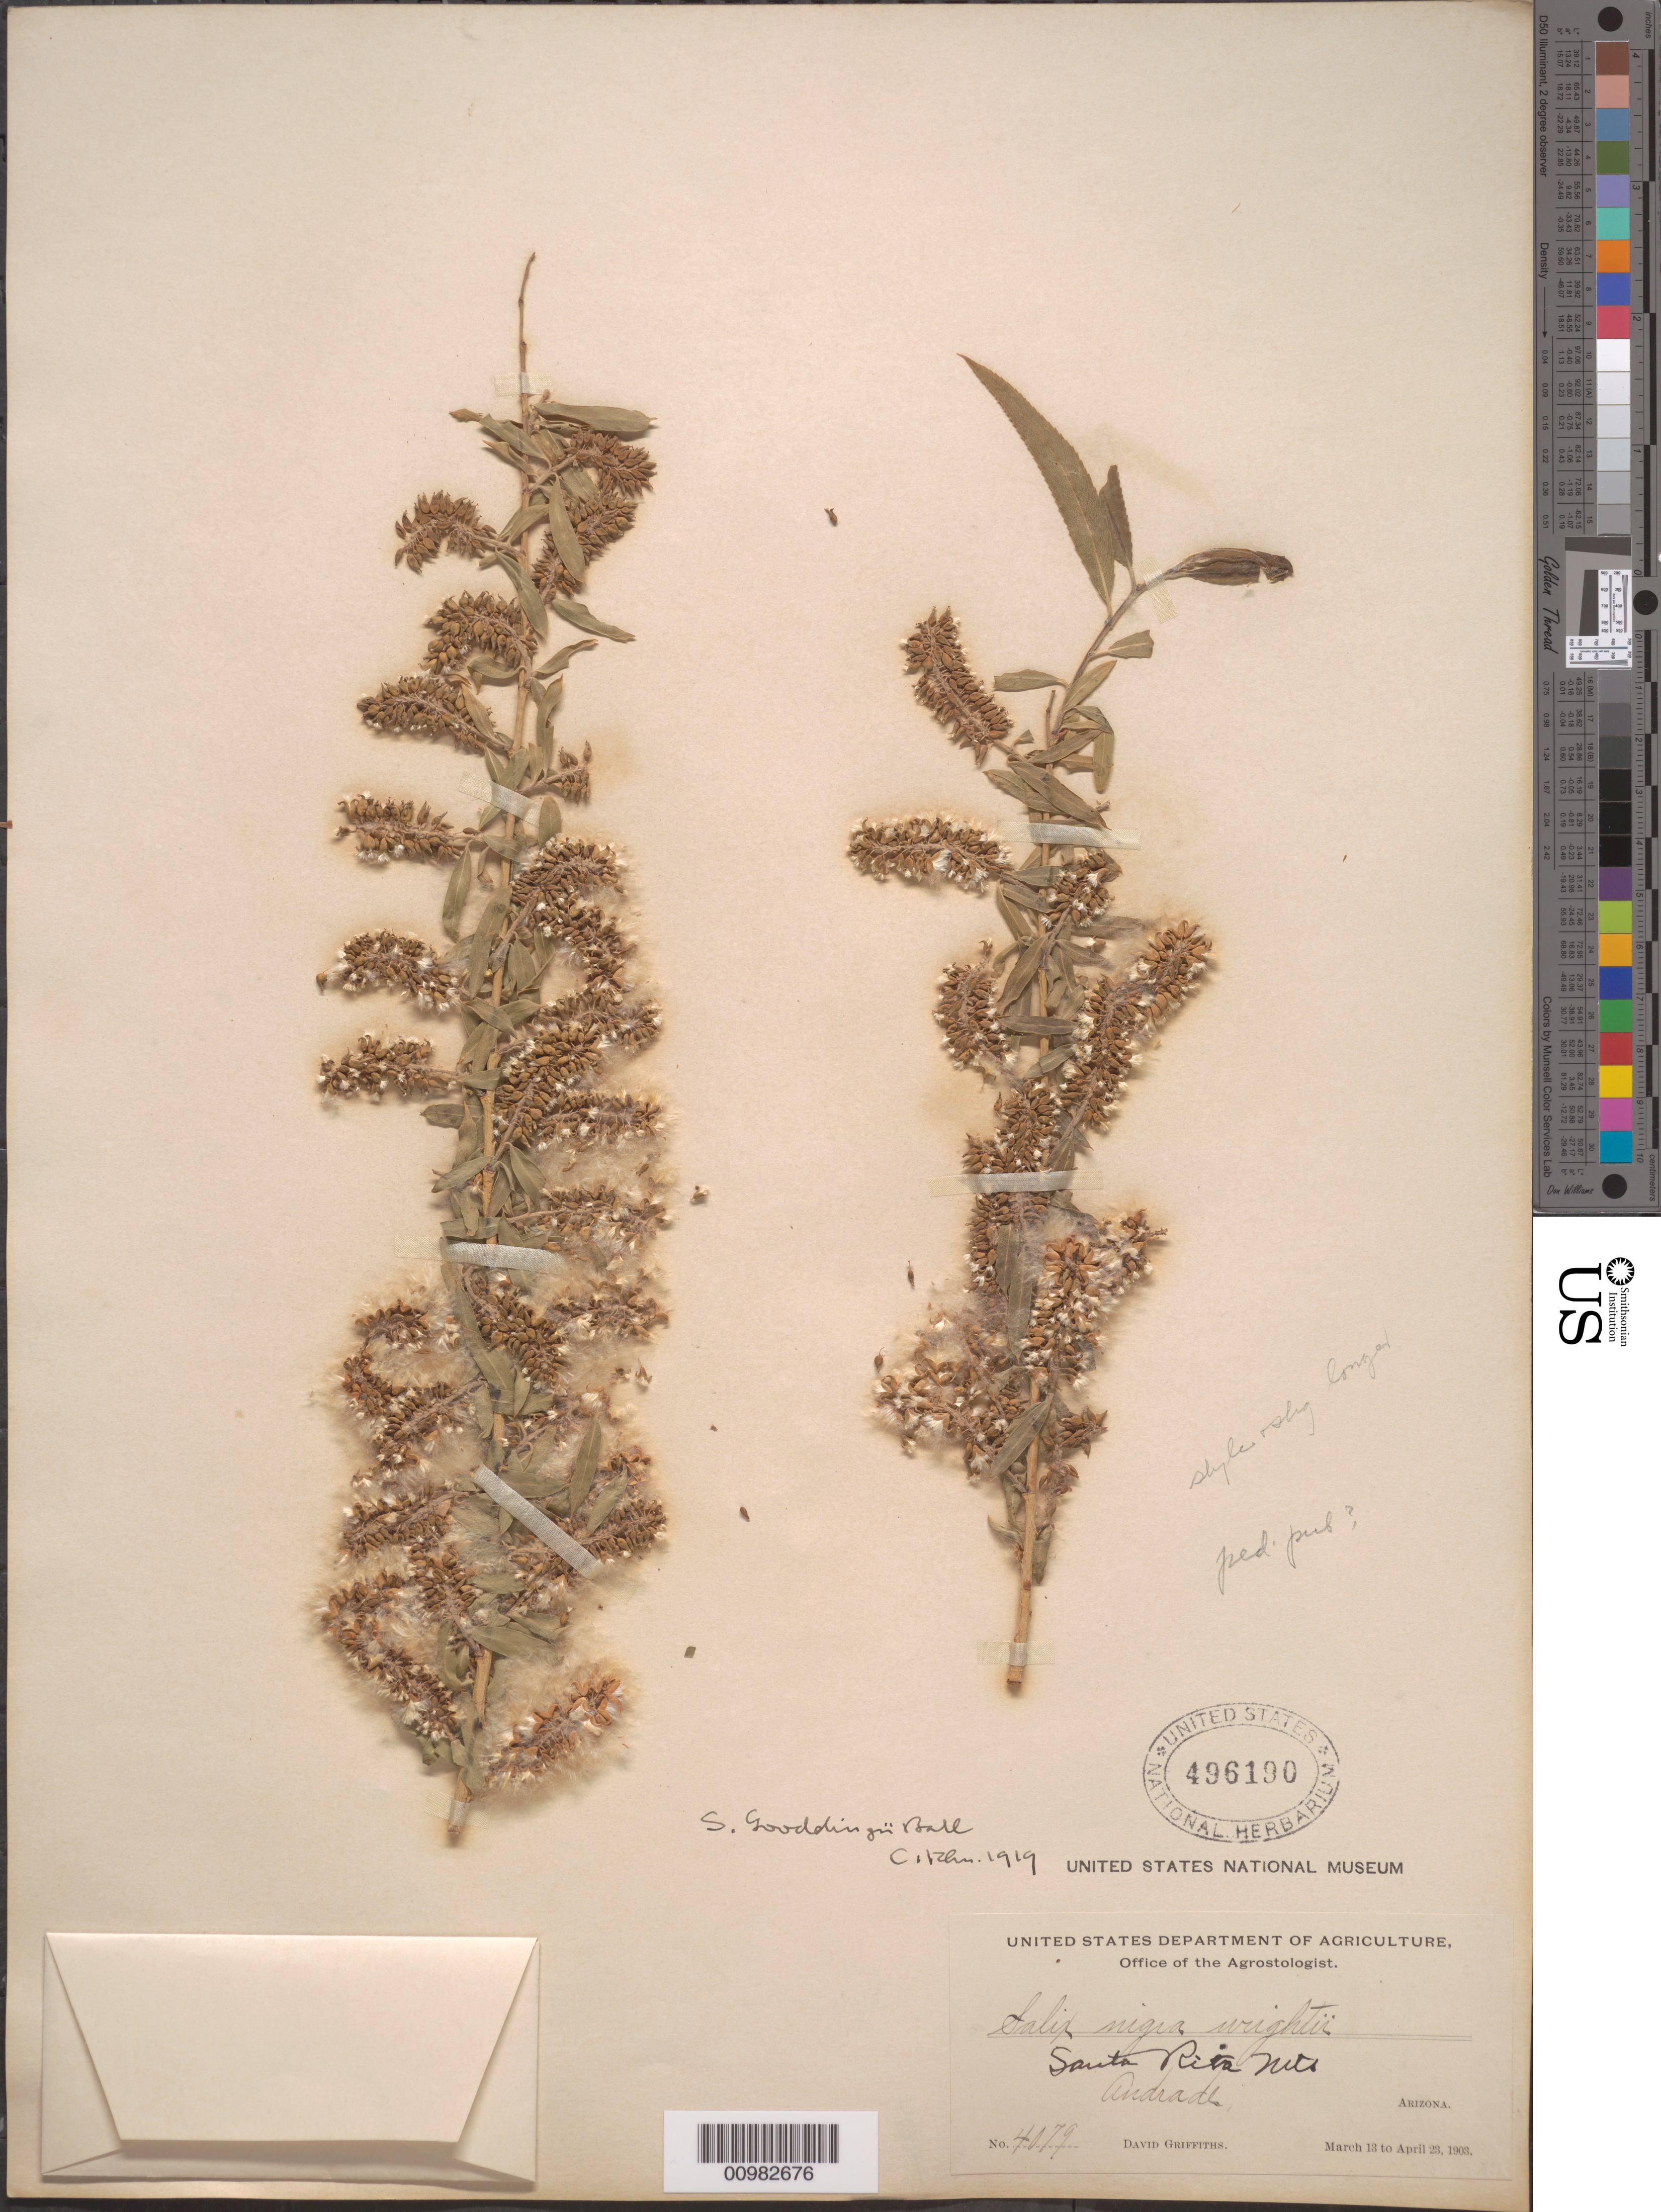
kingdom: Plantae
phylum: Tracheophyta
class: Magnoliopsida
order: Malpighiales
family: Salicaceae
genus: Salix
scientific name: Salix gooddingii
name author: C.R. Ball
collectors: D. Griffiths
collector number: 4079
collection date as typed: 13 Mar 1903 to 23 Apr 1903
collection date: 1903-03-13/1903-04-23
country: United States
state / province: Arizona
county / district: Pima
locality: Santa Rita Mountains. Andrade.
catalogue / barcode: US 496190